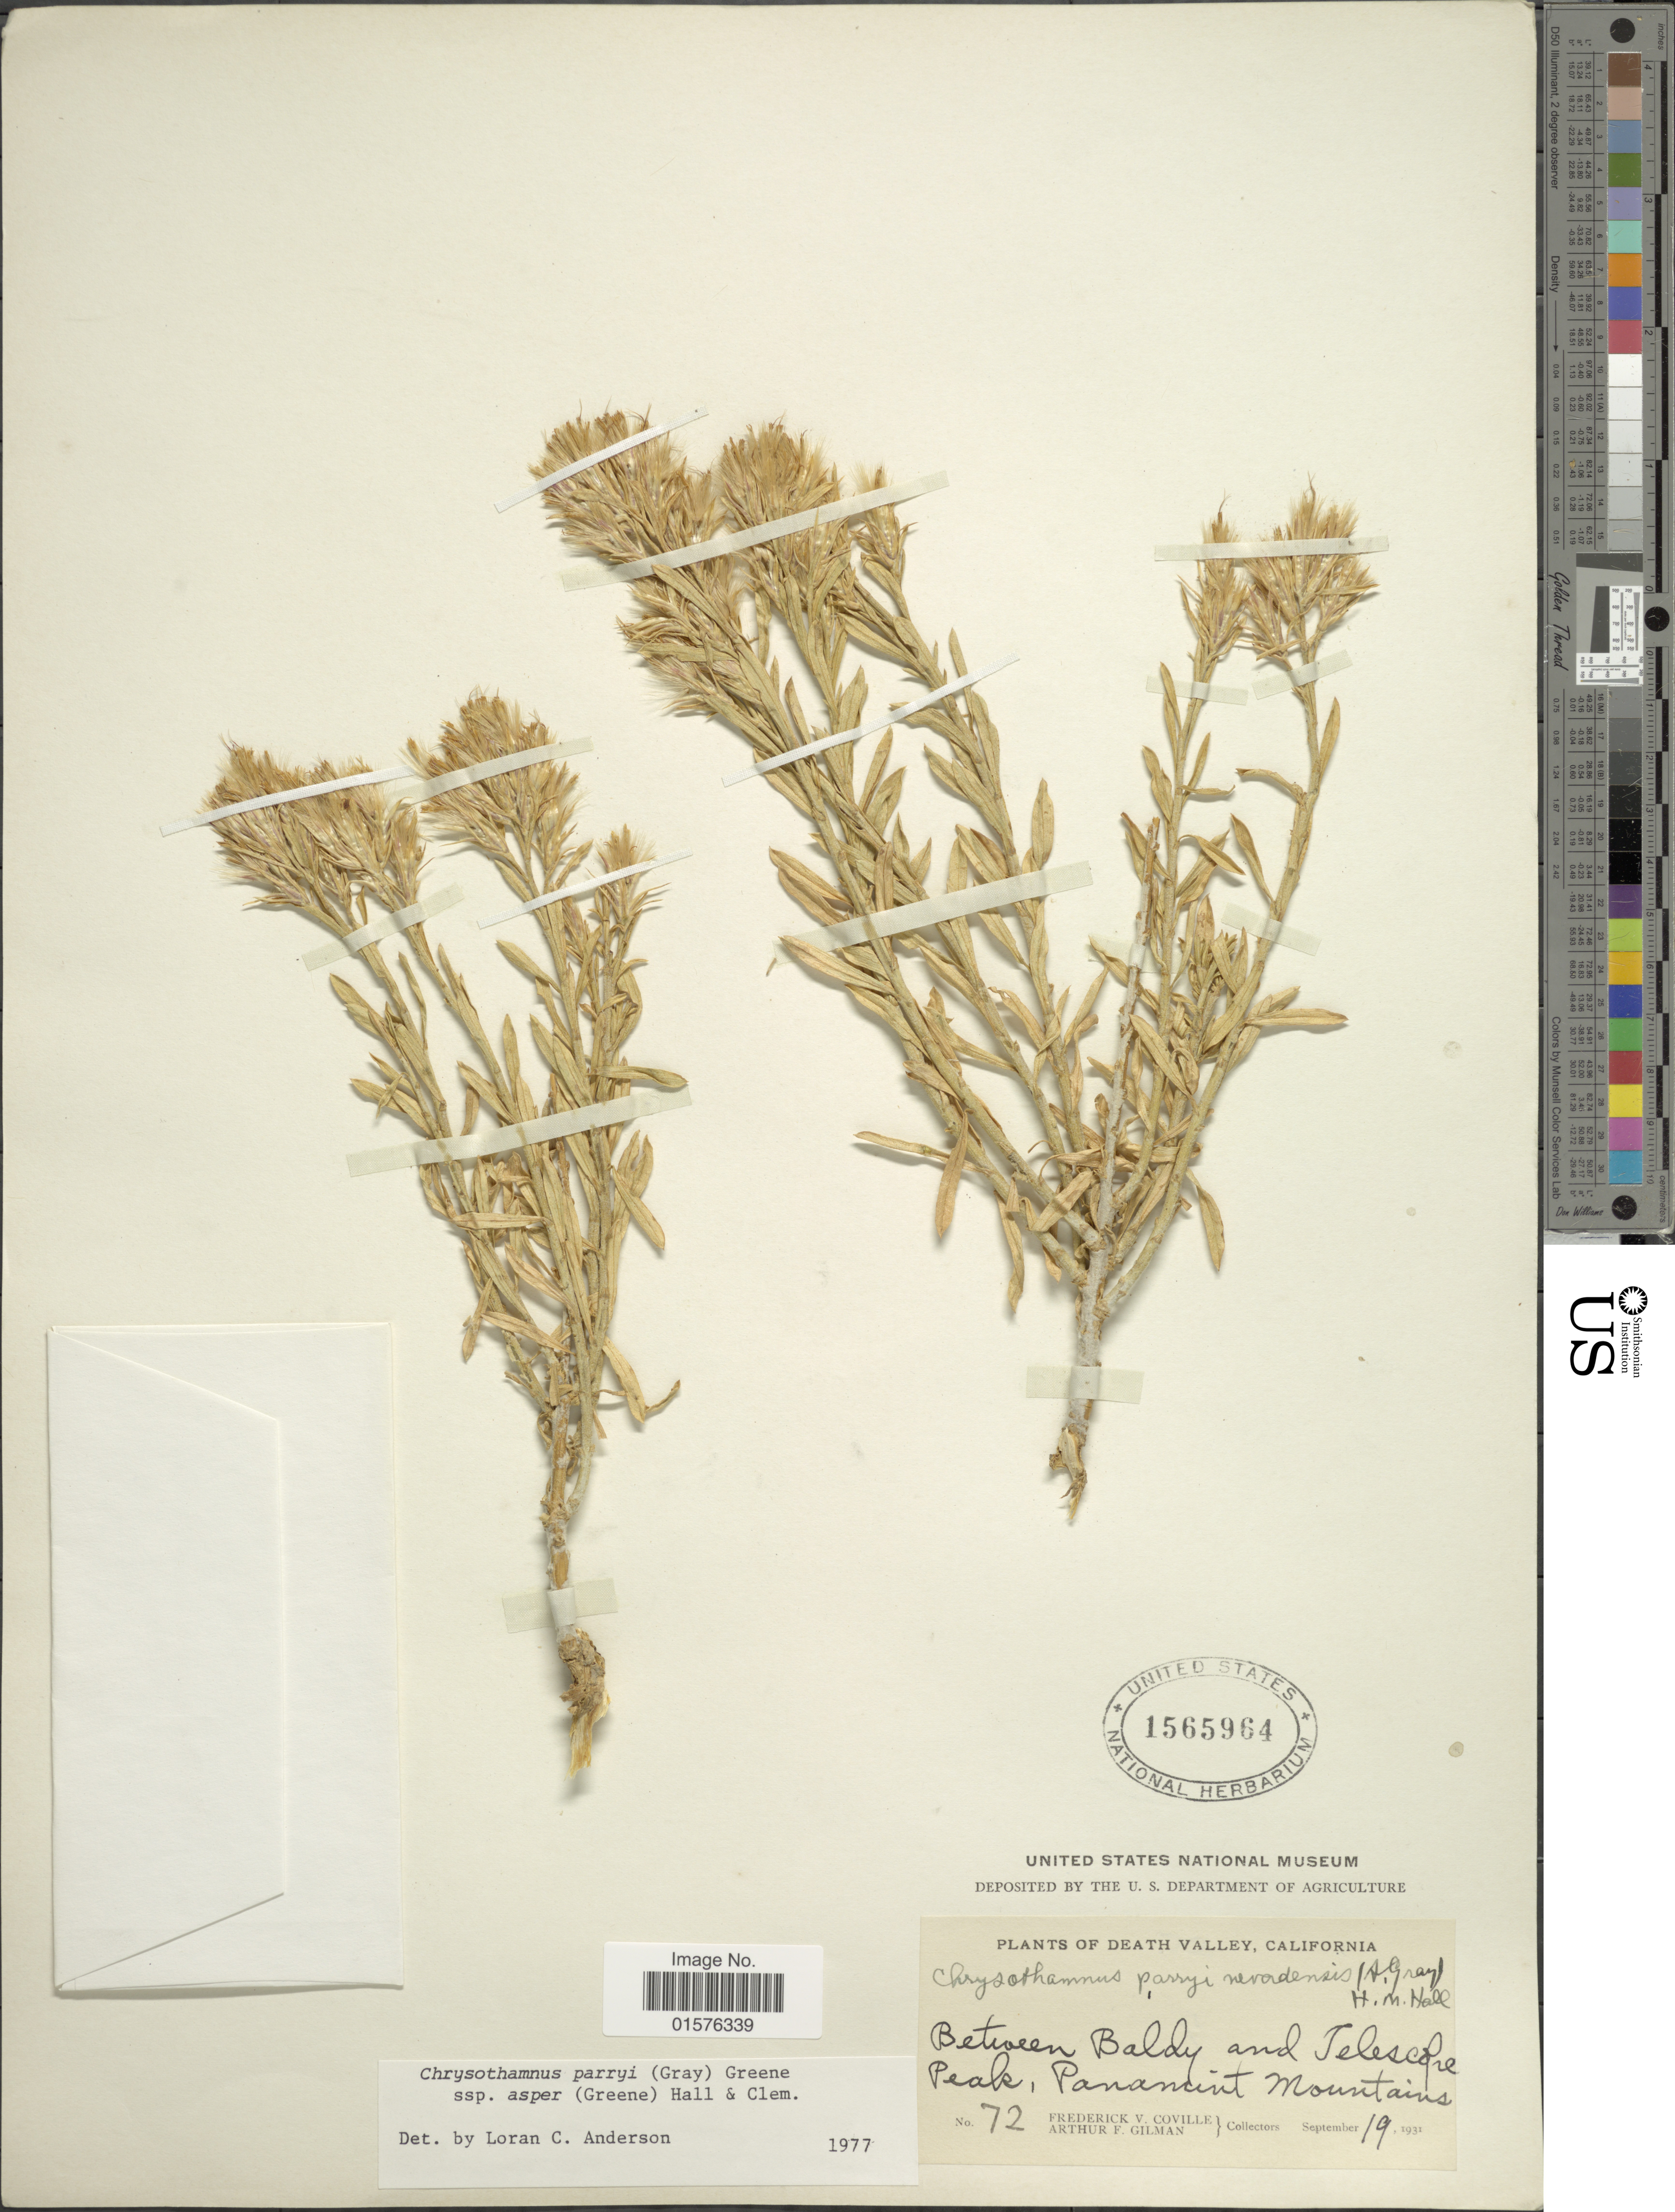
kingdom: Plantae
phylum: Tracheophyta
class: Magnoliopsida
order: Asterales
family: Asteraceae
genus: Ericameria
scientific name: Ericameria parryi var. aspera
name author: (S.W. Greene) G.L. Nesom & G.I. Baird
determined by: Urbatsch, Lowell E., Curator (LSU), Louisiana State University (UNITED STATES)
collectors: F. V. Coville & A. Gilman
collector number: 72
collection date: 1931-09-19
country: United States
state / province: California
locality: Death Valley, between Baldy and Telescope Peak, Panamint Mountains.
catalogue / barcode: US 1565964